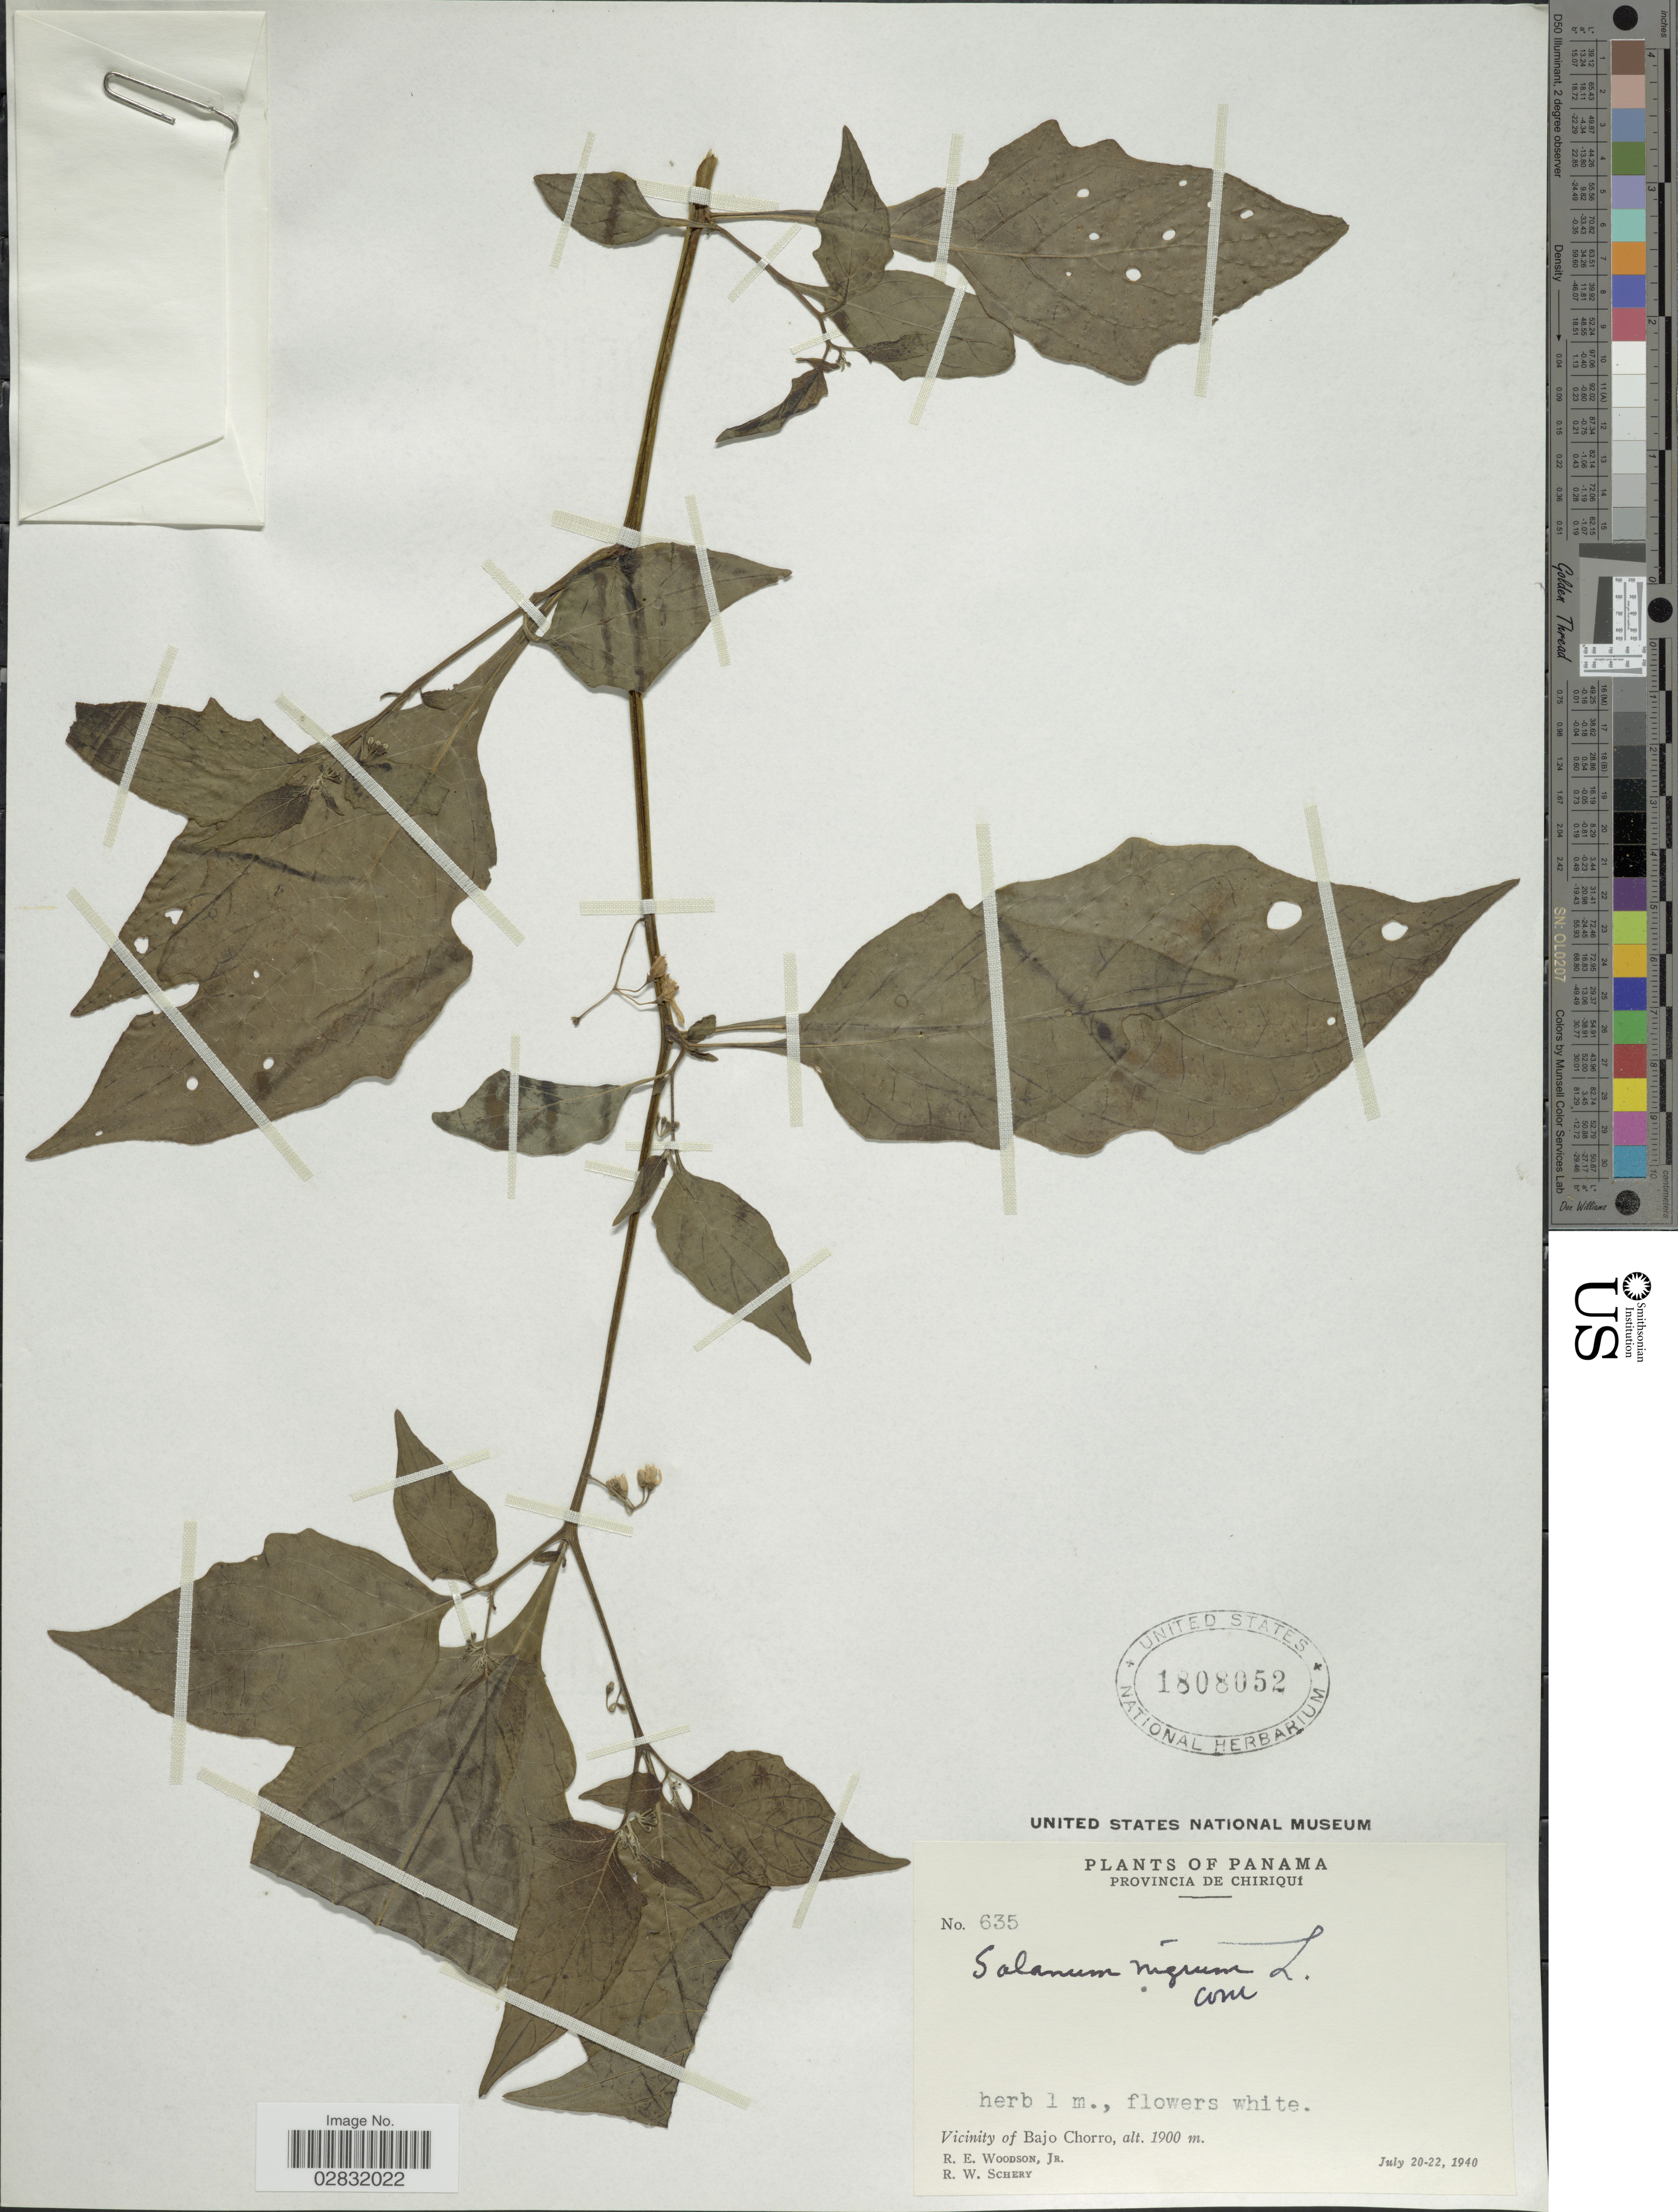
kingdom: Plantae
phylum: Tracheophyta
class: Magnoliopsida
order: Solanales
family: Solanaceae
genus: Solanum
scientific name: Solanum nigrum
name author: L.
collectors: R. E. Woodson & R. W. Schery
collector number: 635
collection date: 1940-07-20/1940-07-22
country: Panama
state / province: Chiriqui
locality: Provincia de Chiriqui. Vicinity of Bajo Chorro.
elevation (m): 1900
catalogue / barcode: US 1808052